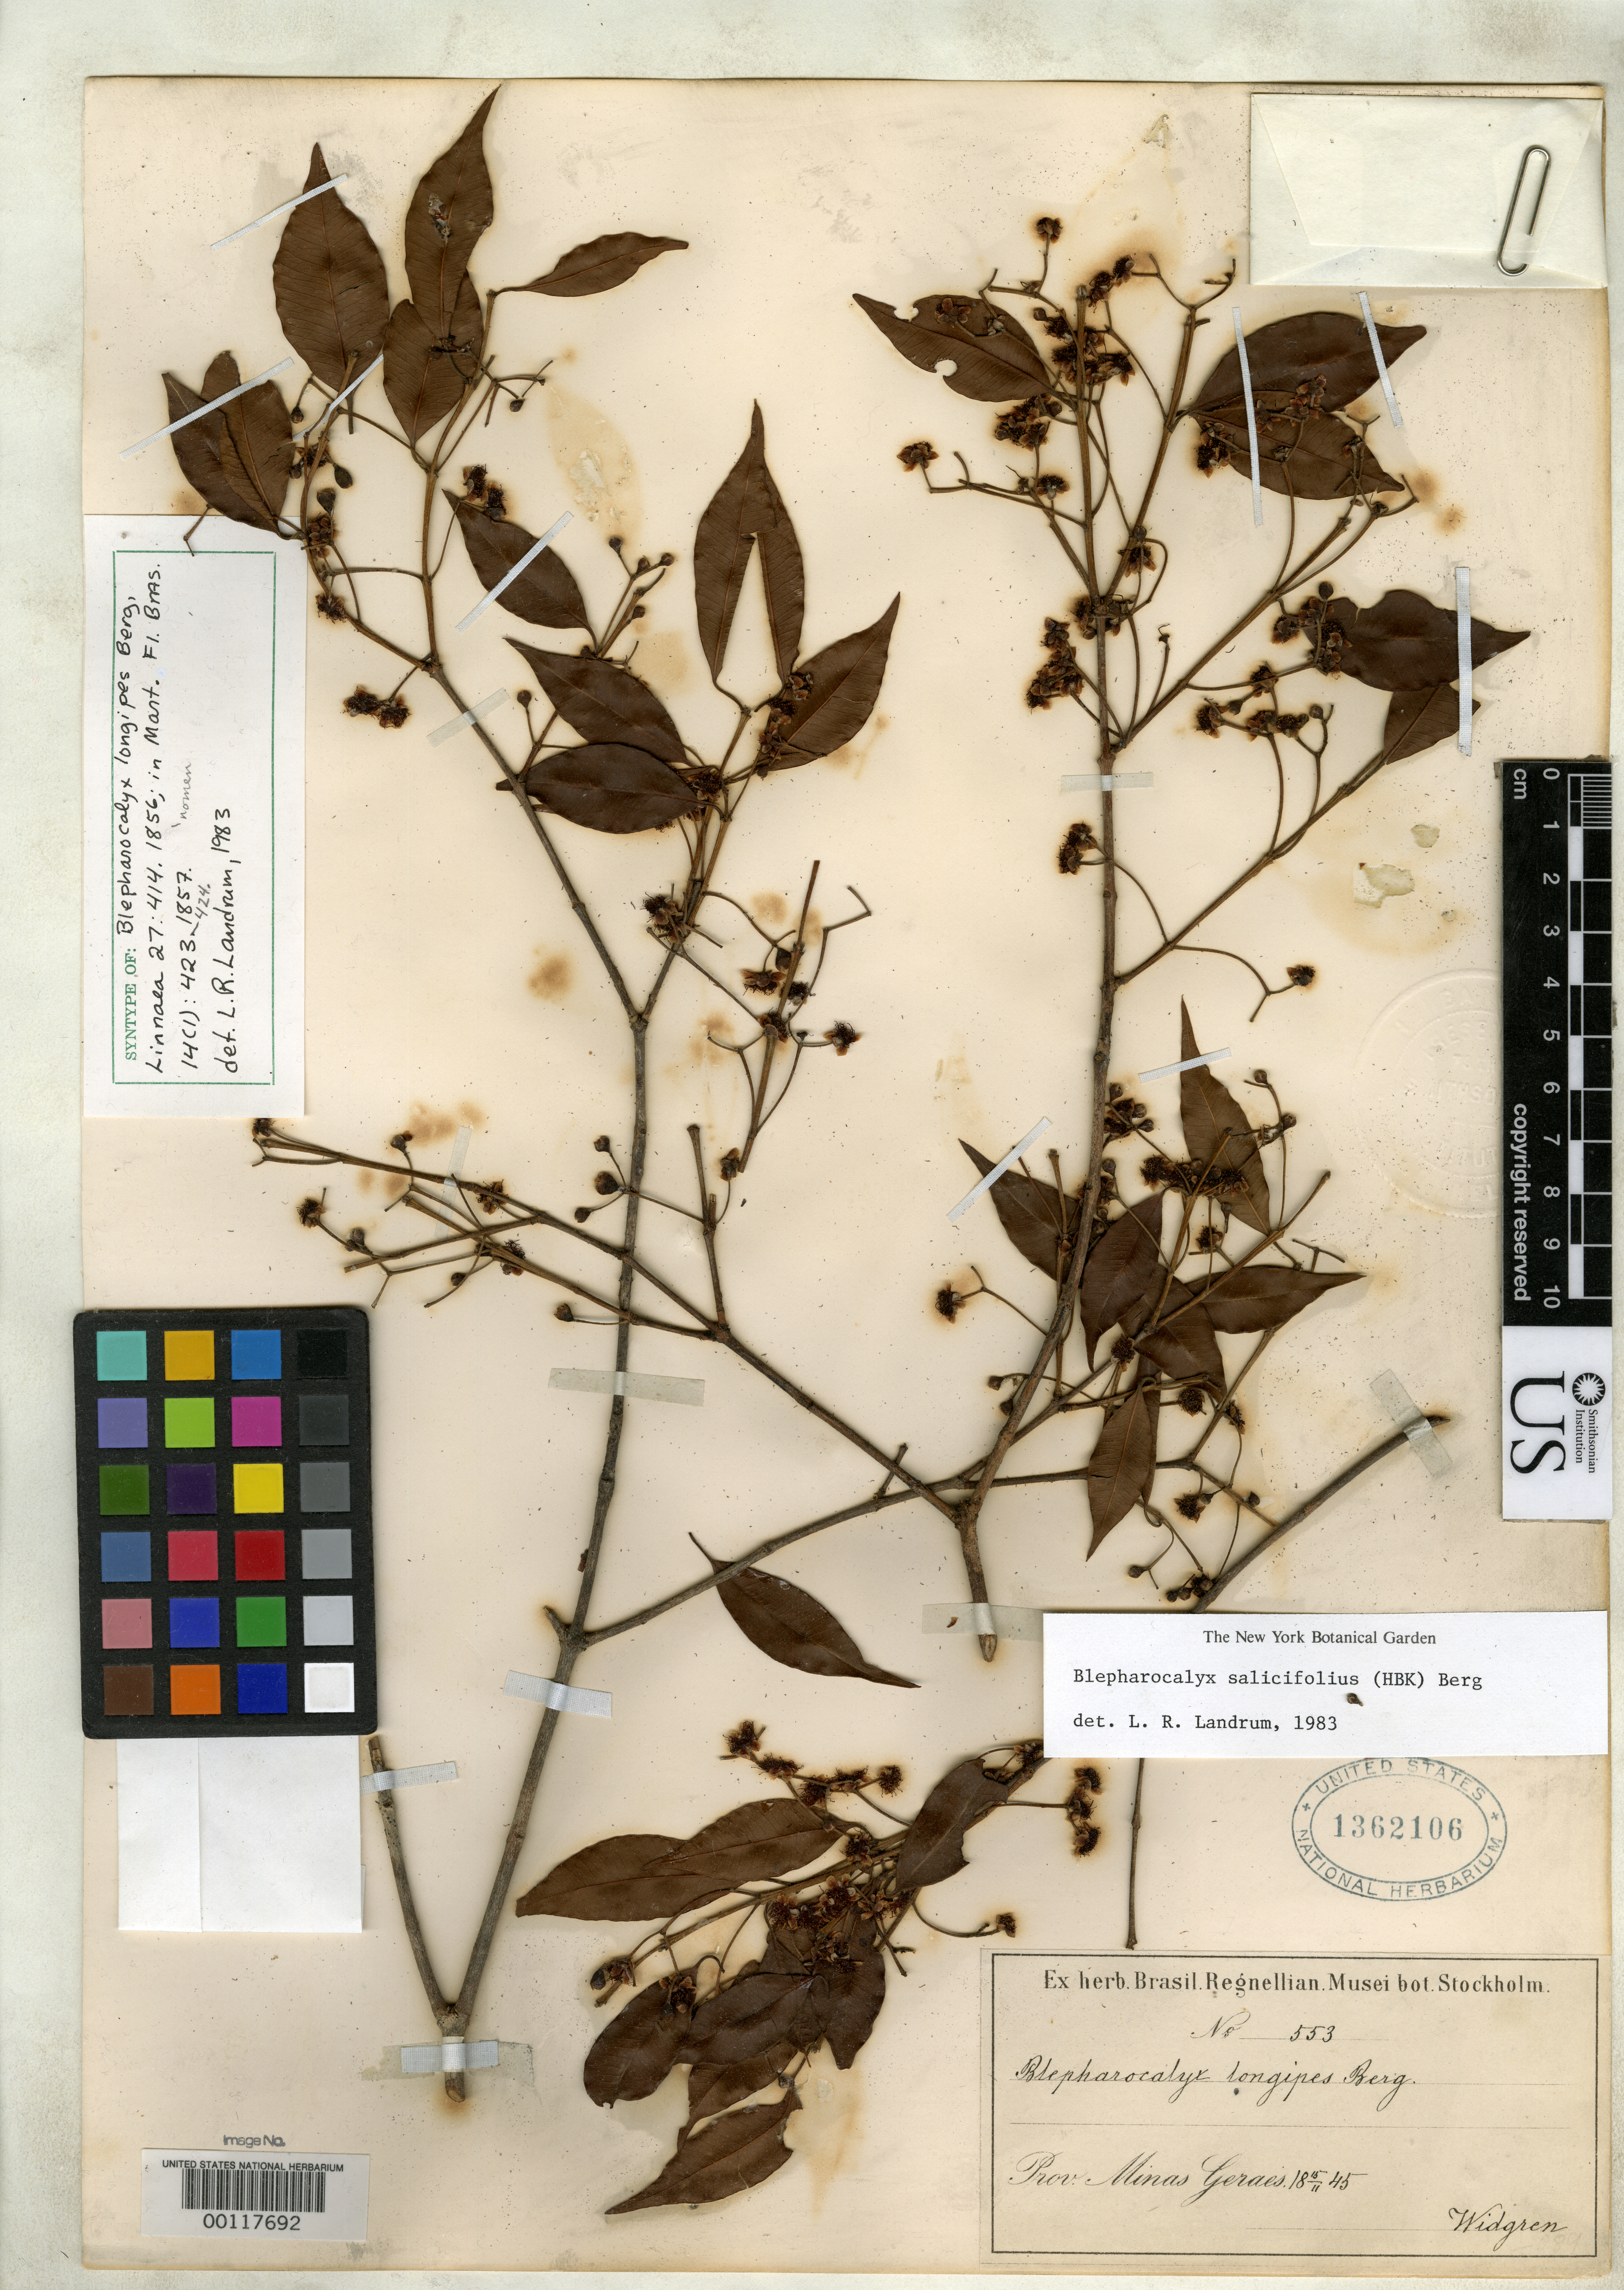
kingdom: Plantae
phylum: Tracheophyta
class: Magnoliopsida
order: Myrtales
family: Myrtaceae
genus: Blepharocalyx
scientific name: Blepharocalyx longipes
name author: O. Berg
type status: Syntype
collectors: J. Widgren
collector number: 553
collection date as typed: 15 Nov 1845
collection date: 1845-11-15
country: Brazil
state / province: Minas Gerais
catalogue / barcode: US 1362106